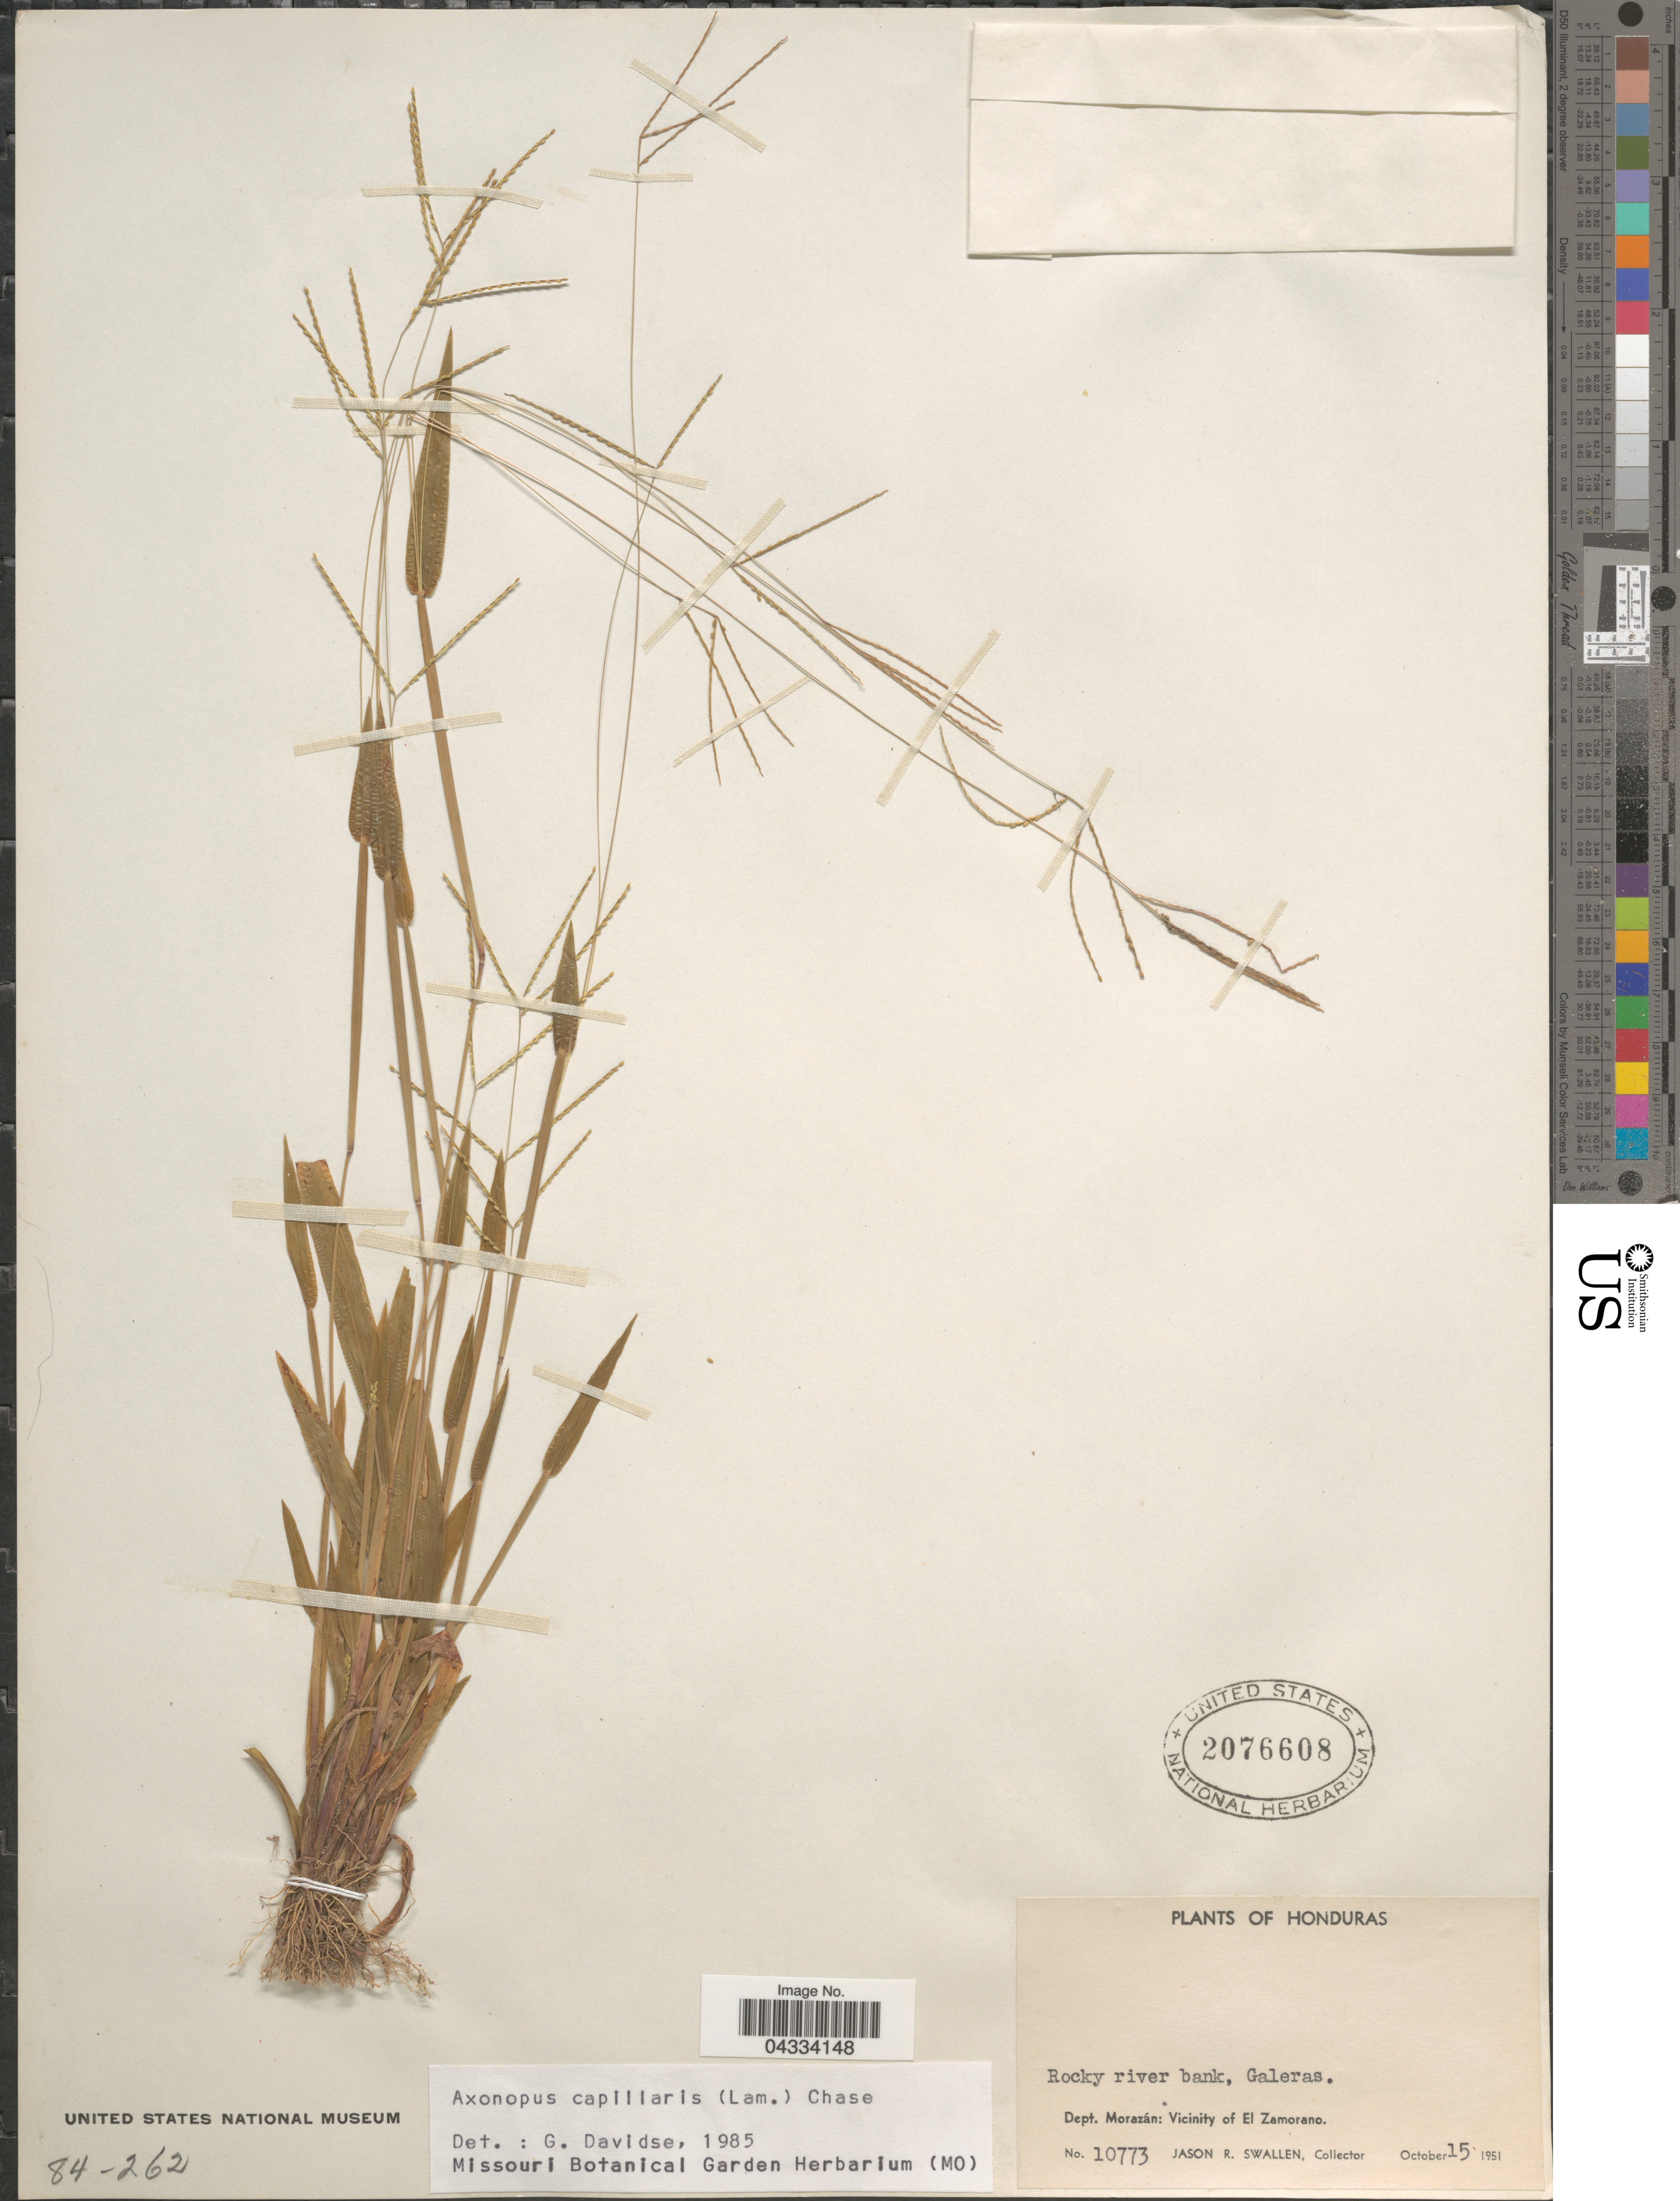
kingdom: Plantae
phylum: Tracheophyta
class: Liliopsida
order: Poales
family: Poaceae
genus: Axonopus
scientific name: Axonopus capillaris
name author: (Lam.) Chase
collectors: J. R. Swallen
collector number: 10773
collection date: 1951-10-15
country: Honduras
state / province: Fco. Morazán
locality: Rocky river bank, Galeras. Dept. Morazán: Vicinity of El Zamorano.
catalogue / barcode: US 2076608